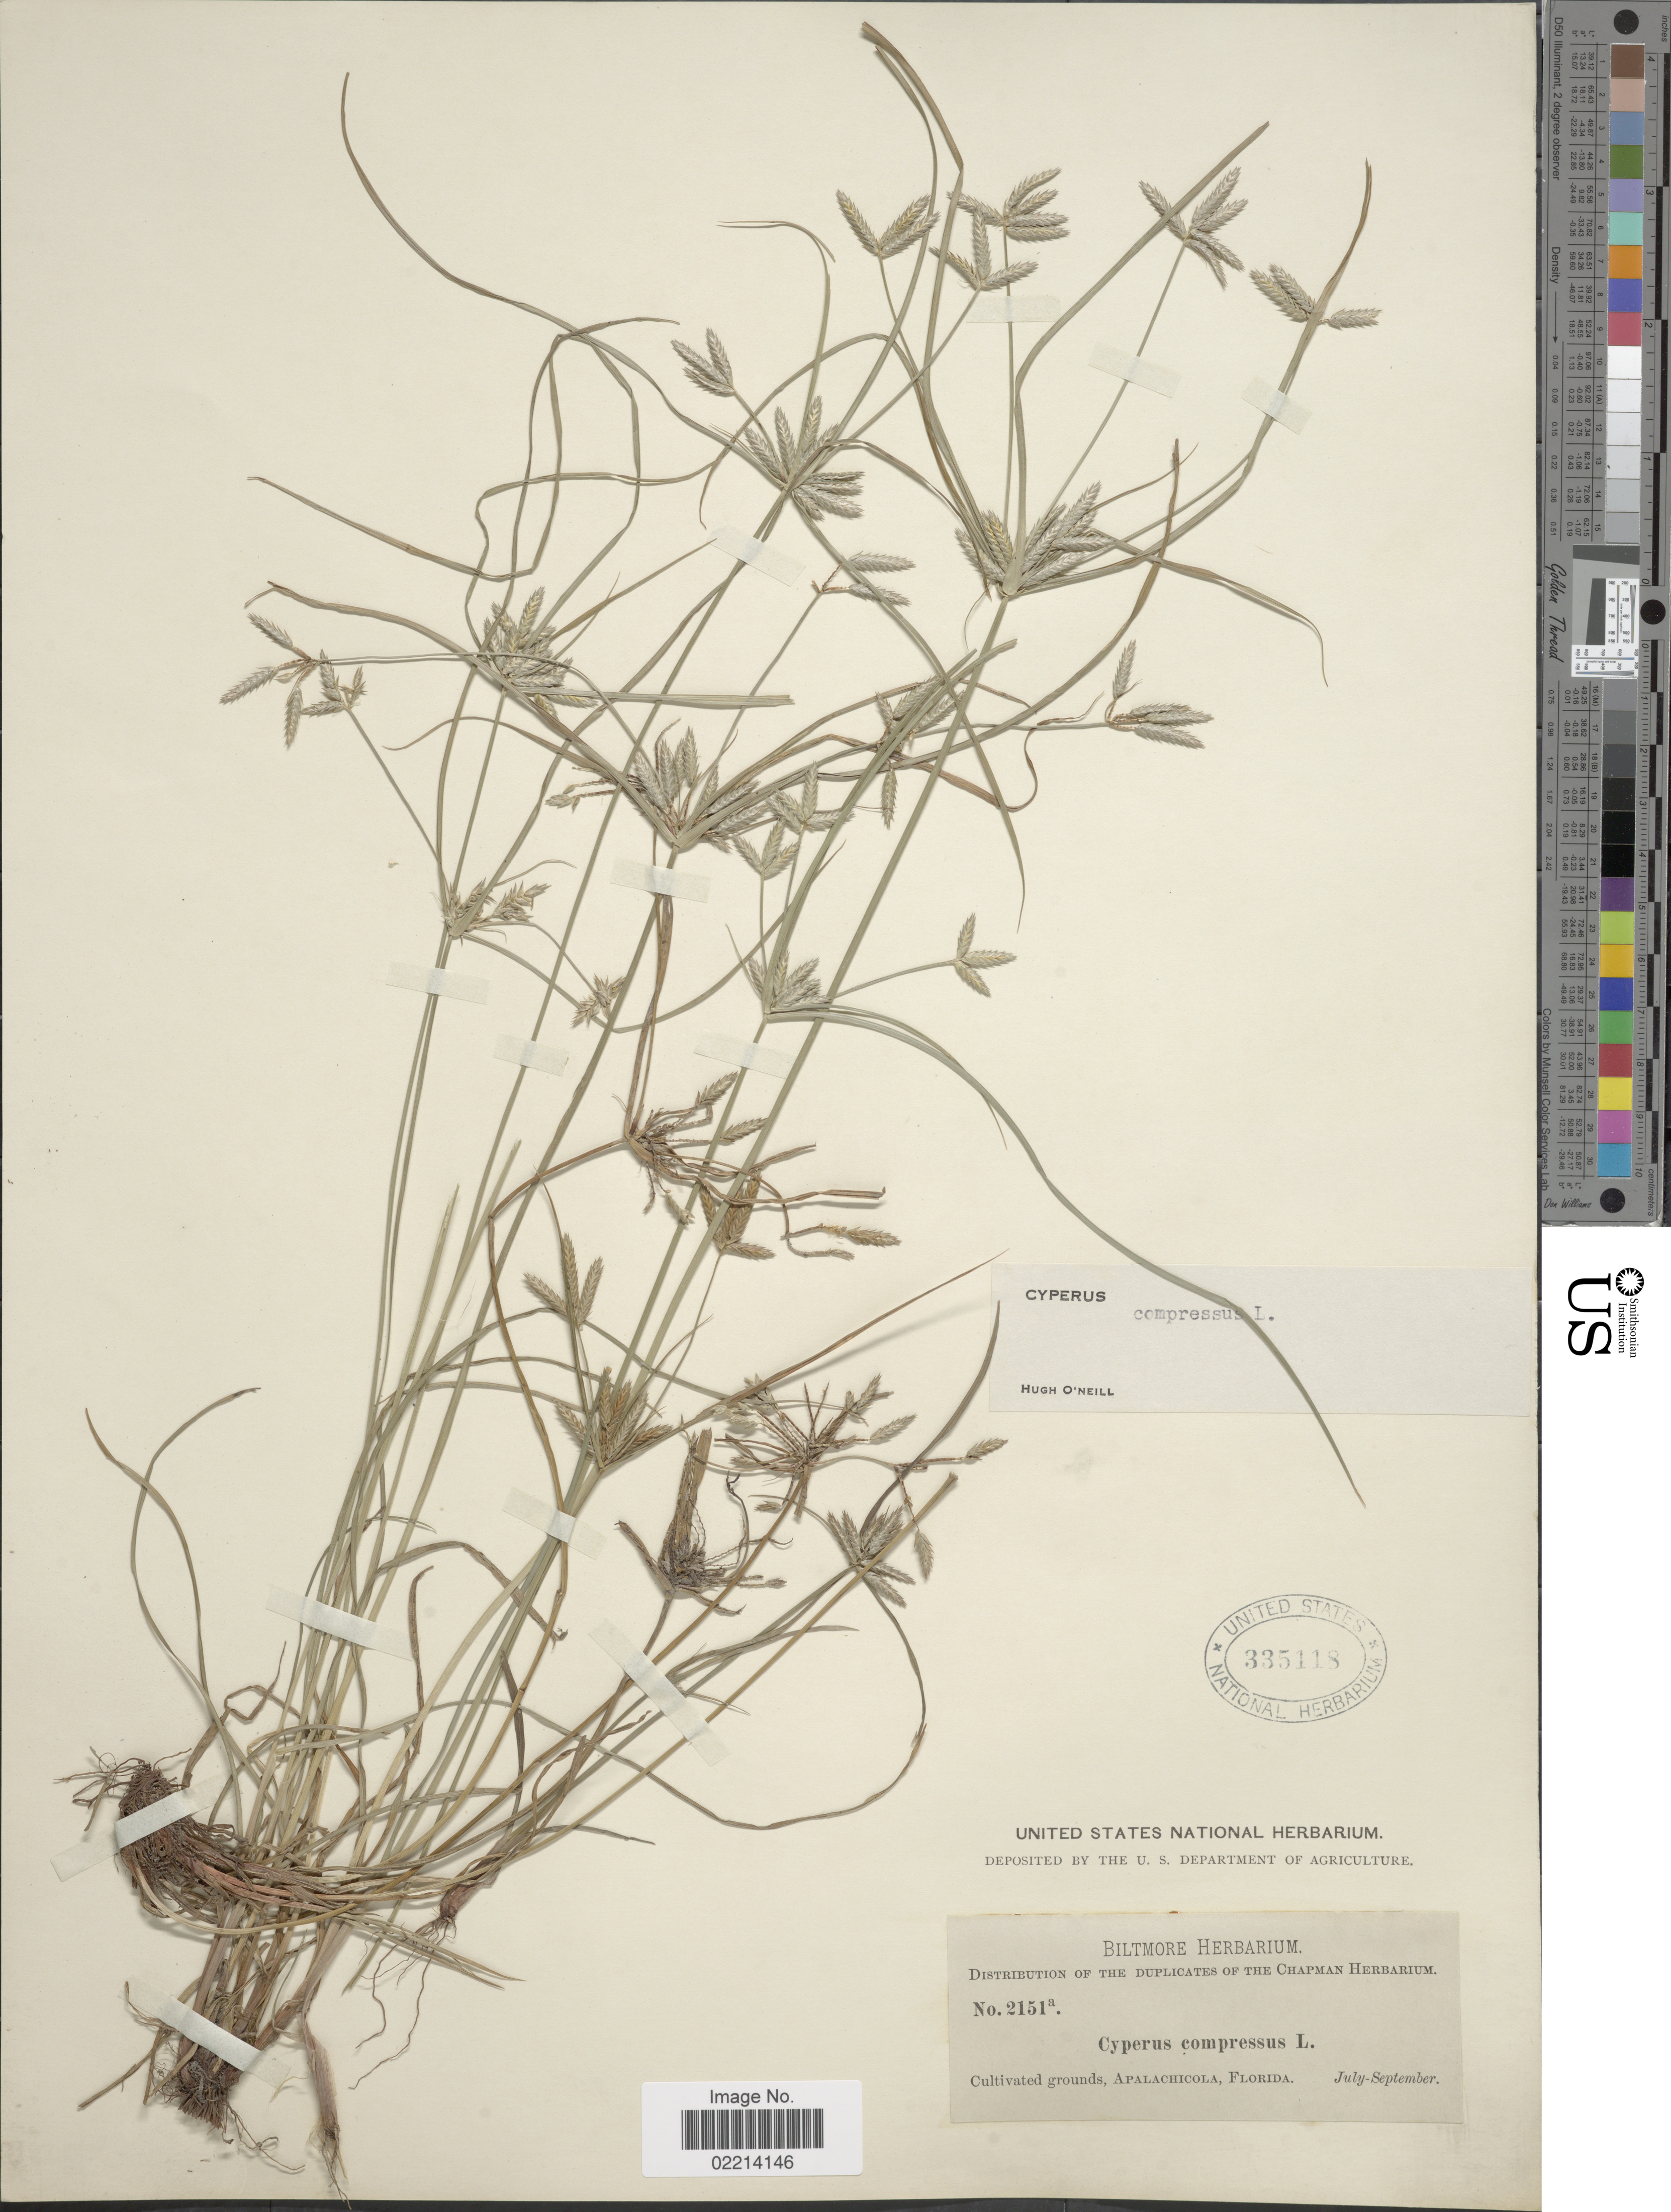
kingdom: Plantae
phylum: Tracheophyta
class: Liliopsida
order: Poales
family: Cyperaceae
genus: Cyperus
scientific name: Cyperus compressus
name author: L.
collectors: ex herb. Biltmore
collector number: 2151a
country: United States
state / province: Florida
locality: Cultivated grounds, Apalachicola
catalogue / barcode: US 335118